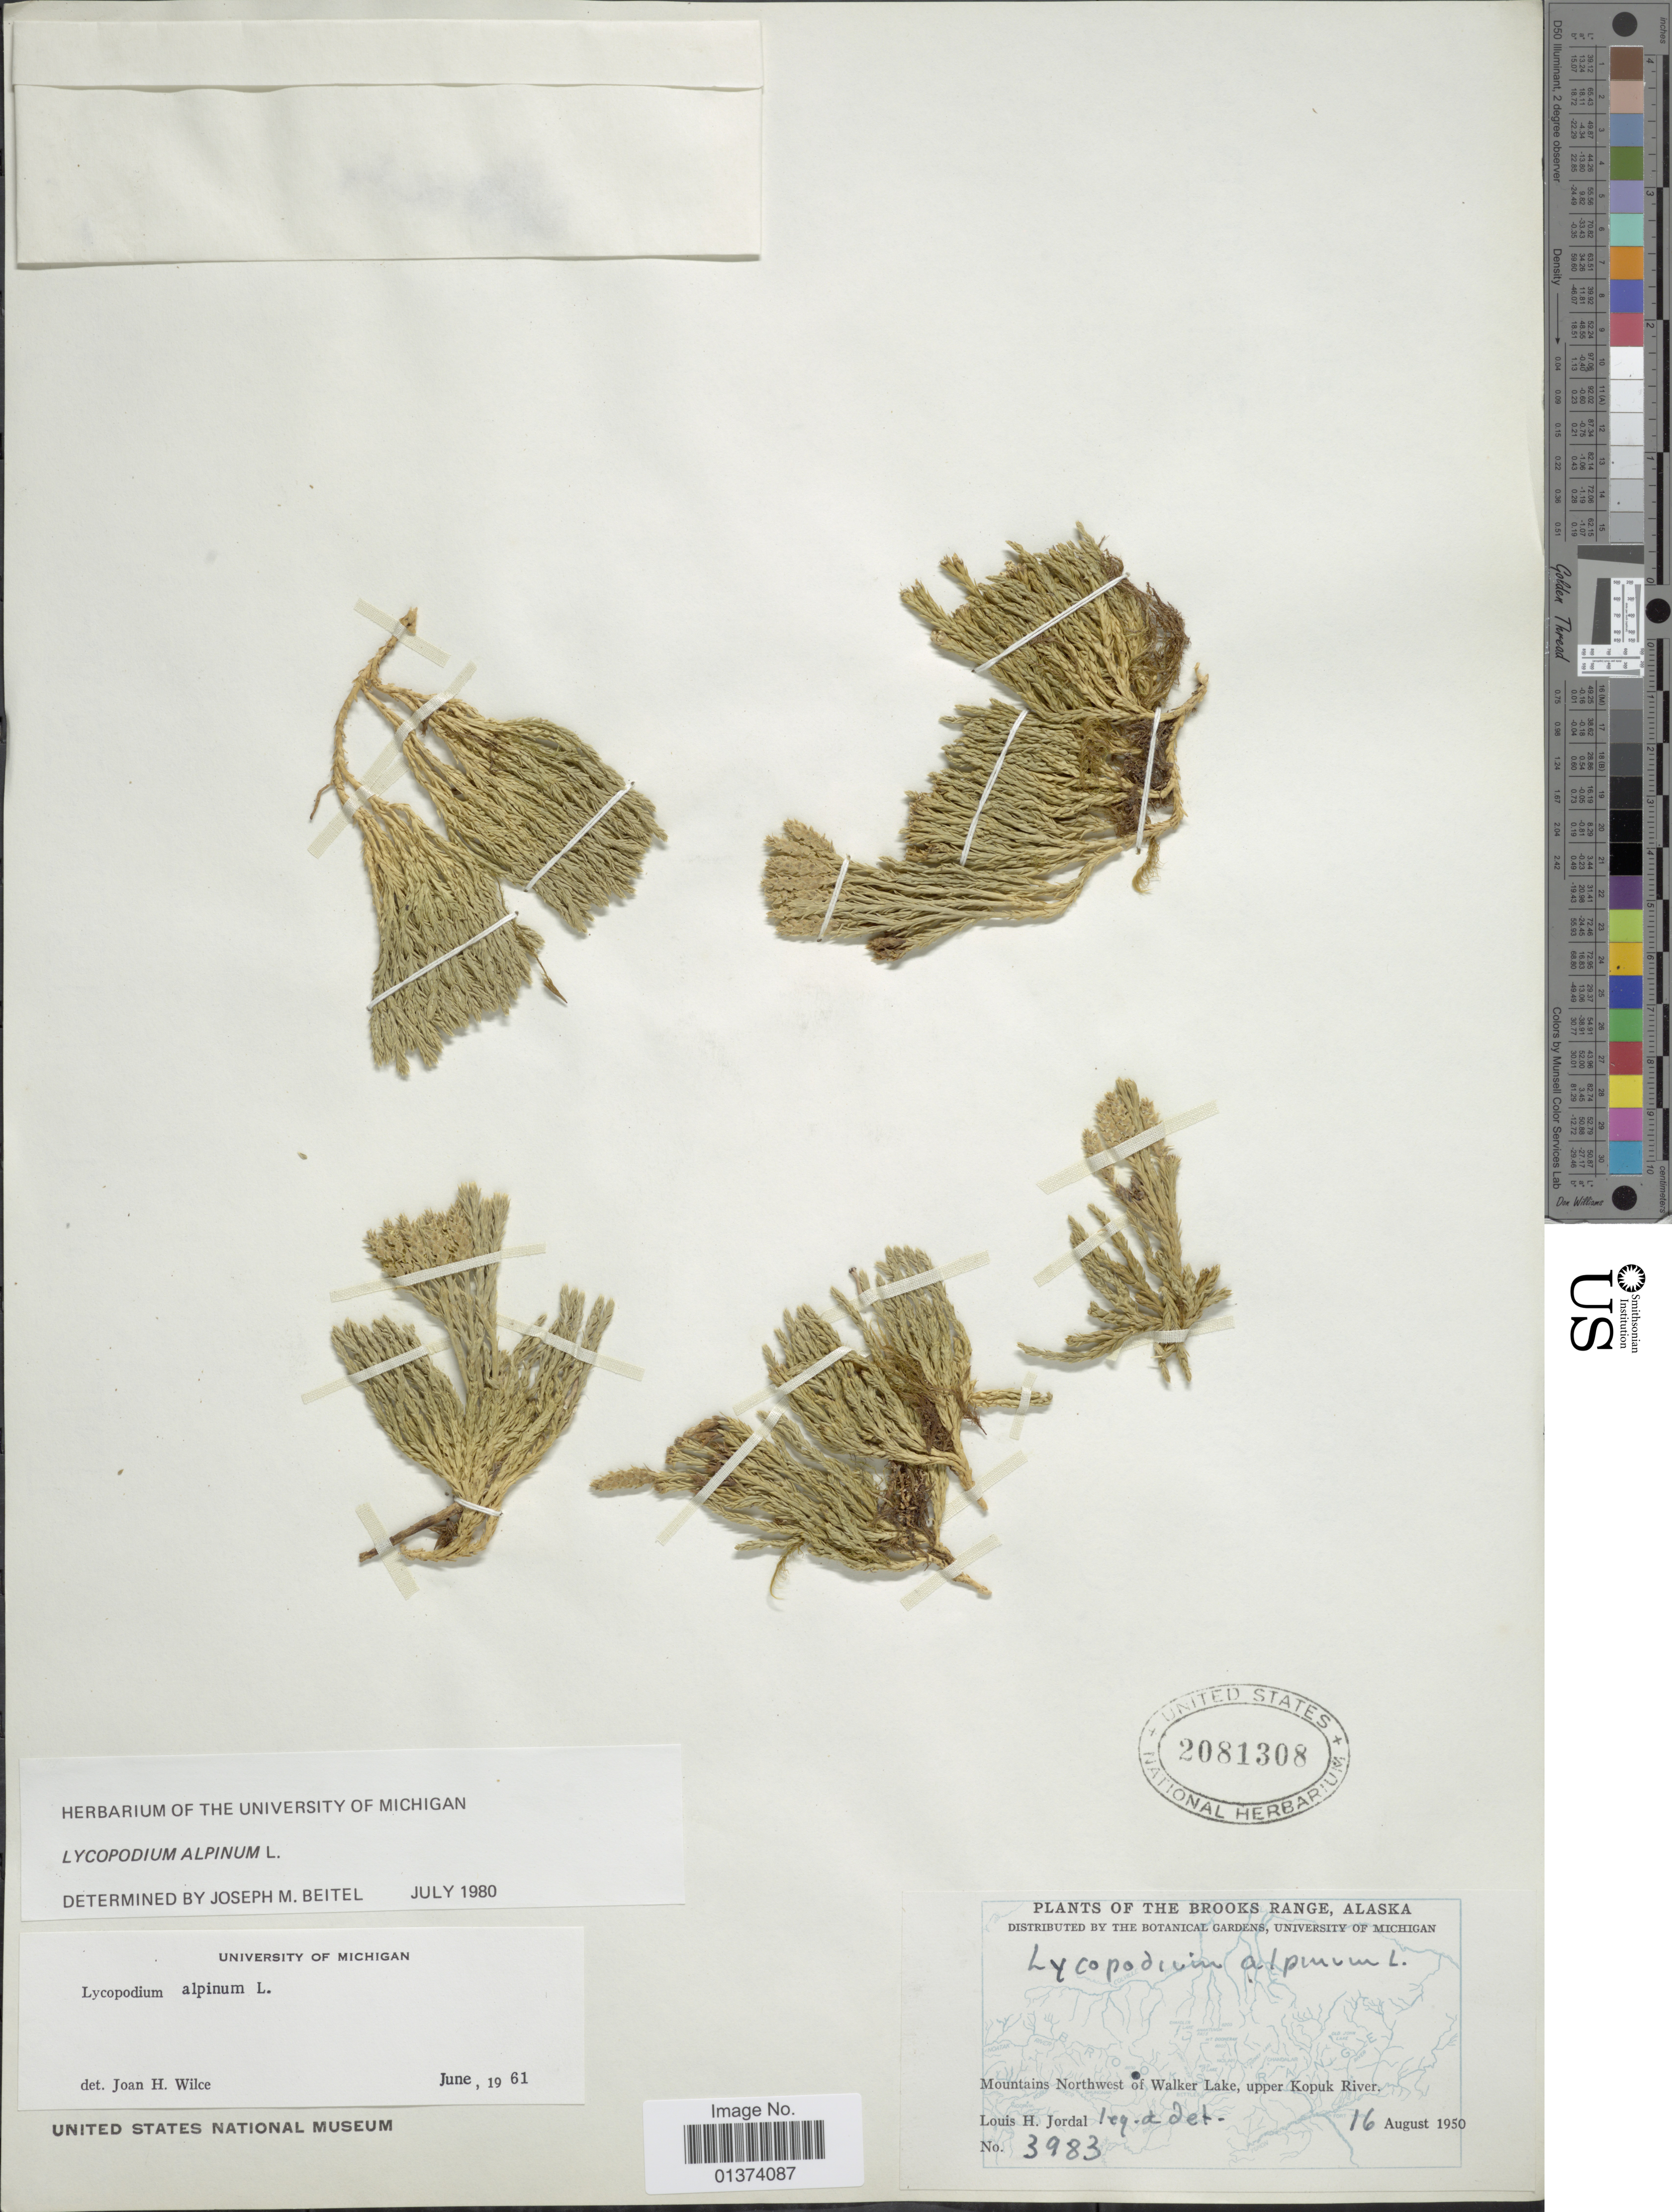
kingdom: Plantae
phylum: Tracheophyta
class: Lycopodiopsida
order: Lycopodiales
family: Lycopodiaceae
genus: Diphasiastrum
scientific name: Diphasiastrum alpinum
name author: (L.) Holub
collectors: L. Jordal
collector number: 3983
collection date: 1950-08-16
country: United States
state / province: Alaska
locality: The Brooks Range, Mountains Northwest of Walker Lake, upper Kopuk River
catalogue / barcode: US 2081308